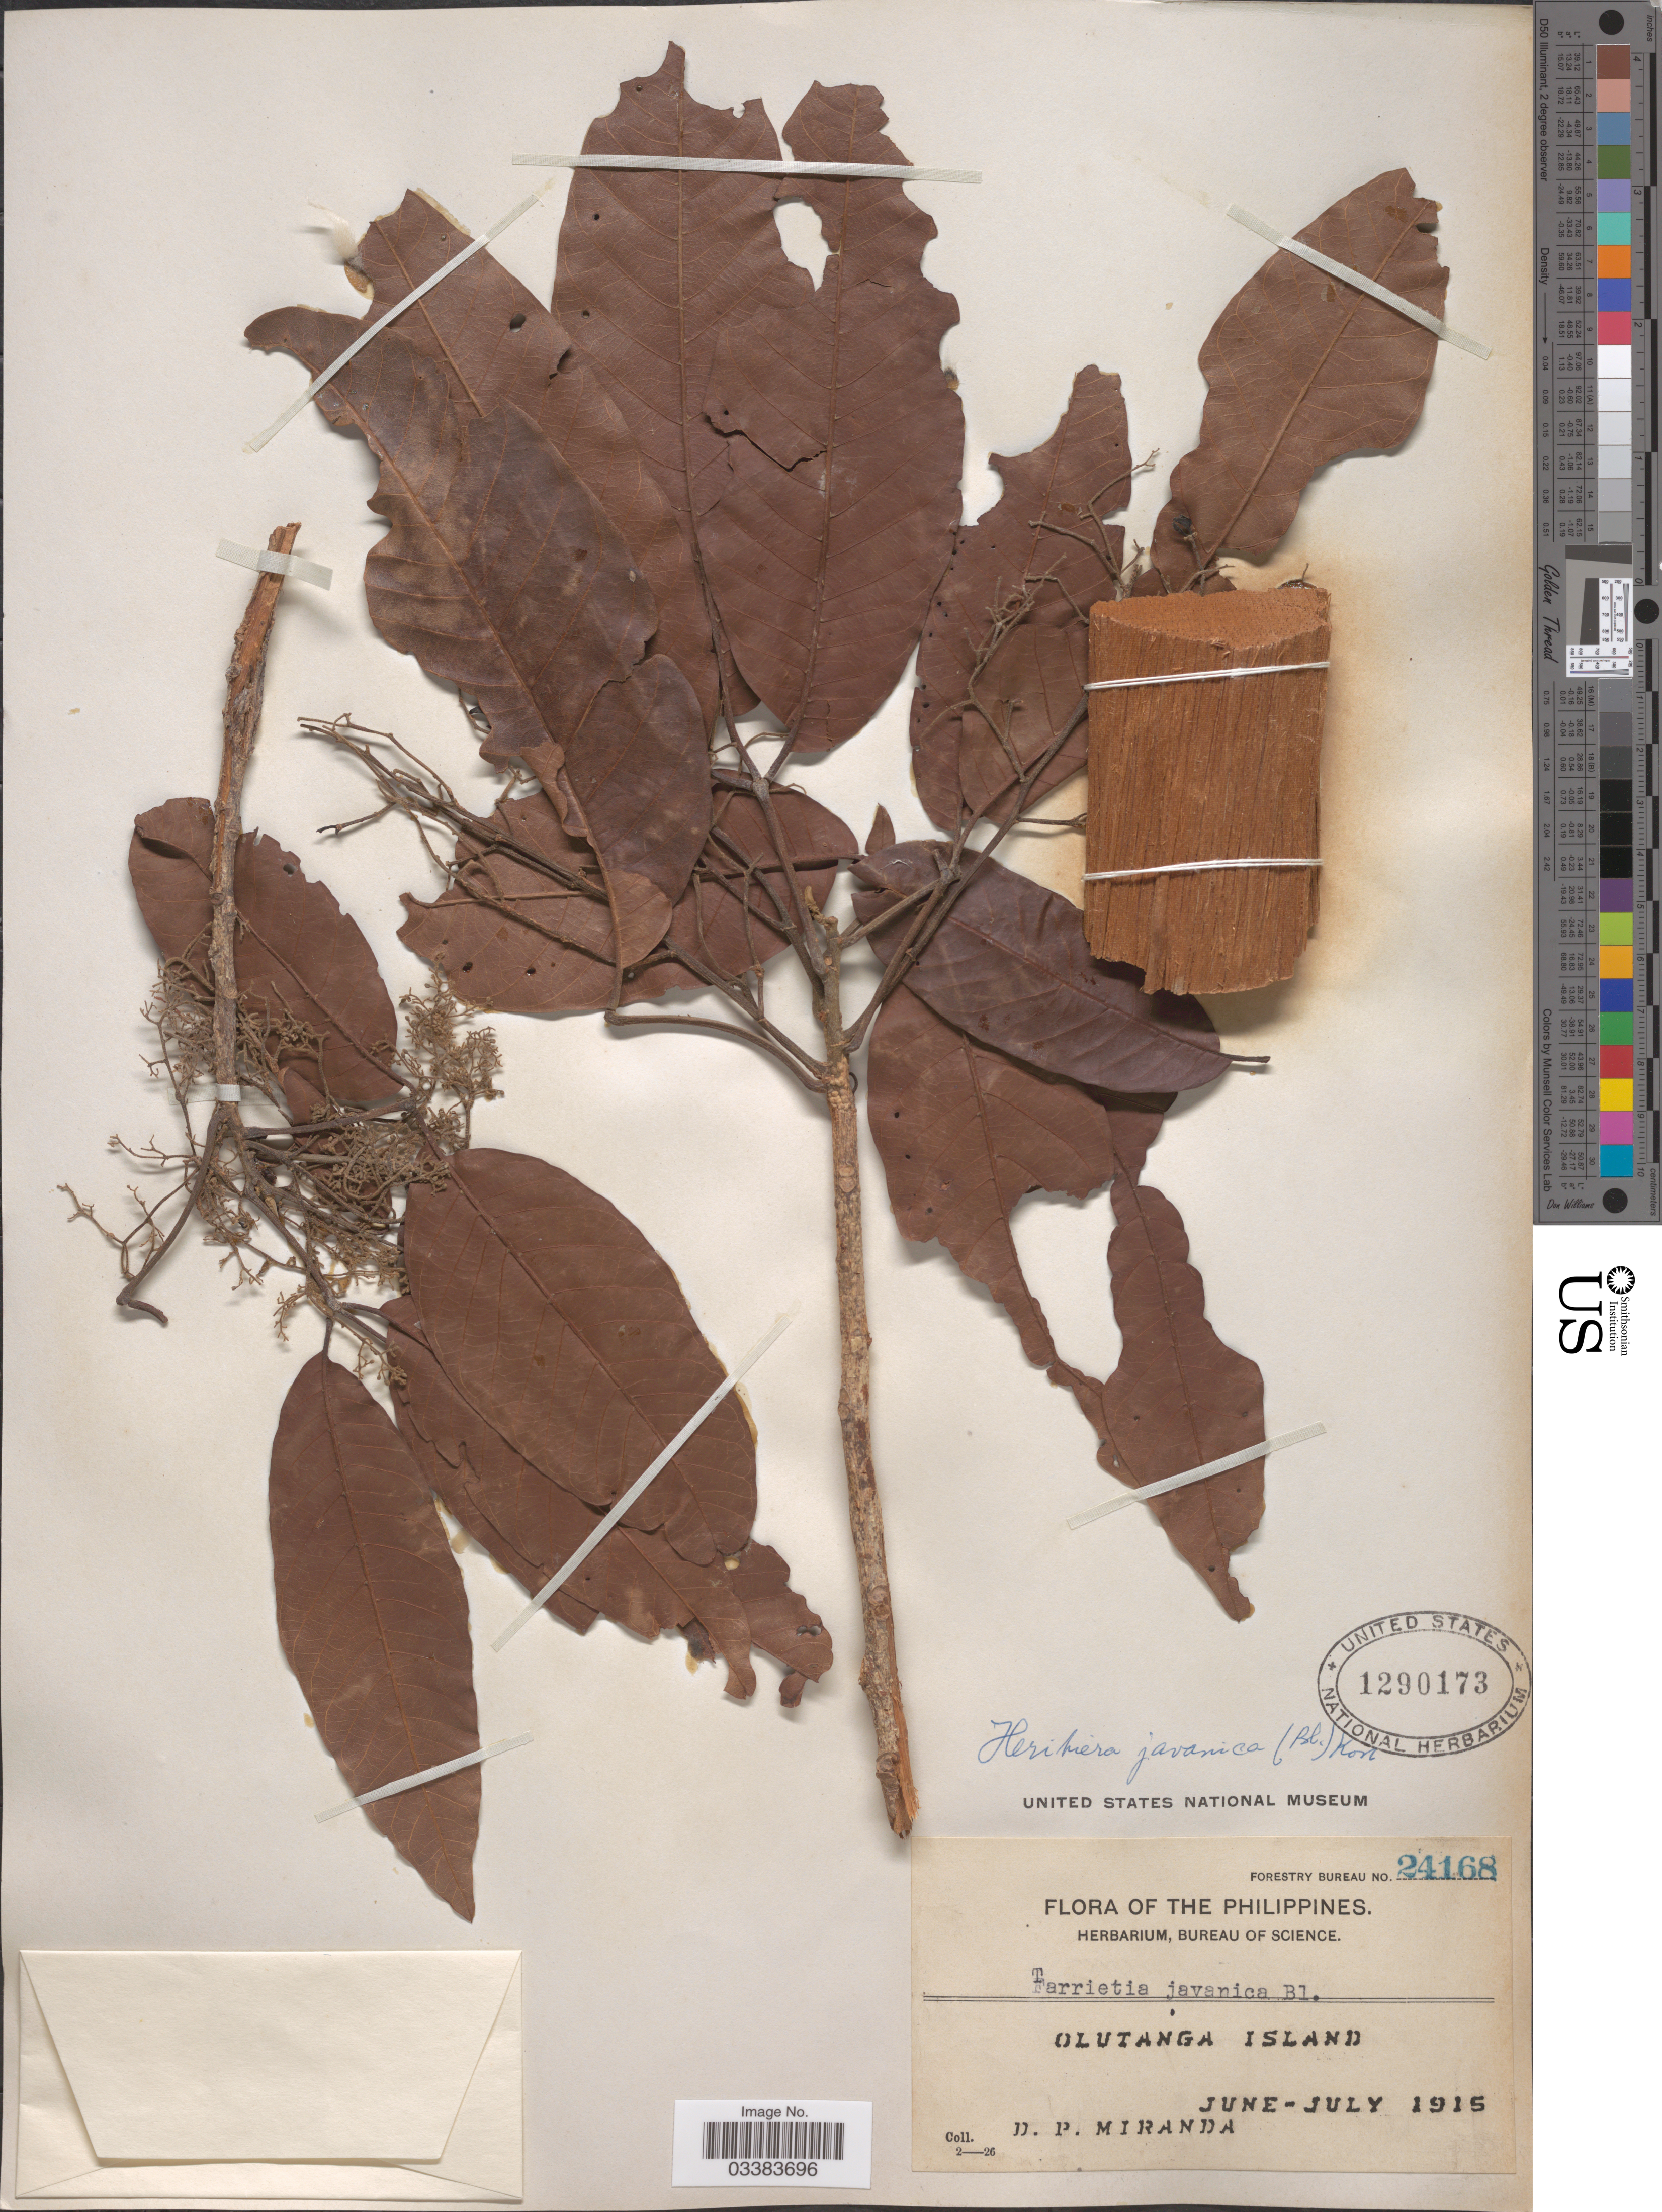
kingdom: Plantae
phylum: Tracheophyta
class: Magnoliopsida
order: Malvales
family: Malvaceae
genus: Heritiera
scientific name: Heritiera javanica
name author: (Blume) Kosterm.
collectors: D. P. Miranda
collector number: Forestry Bureau 24168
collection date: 1915-06/1915-07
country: Philippines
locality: Olutanga Island.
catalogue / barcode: US 1290173